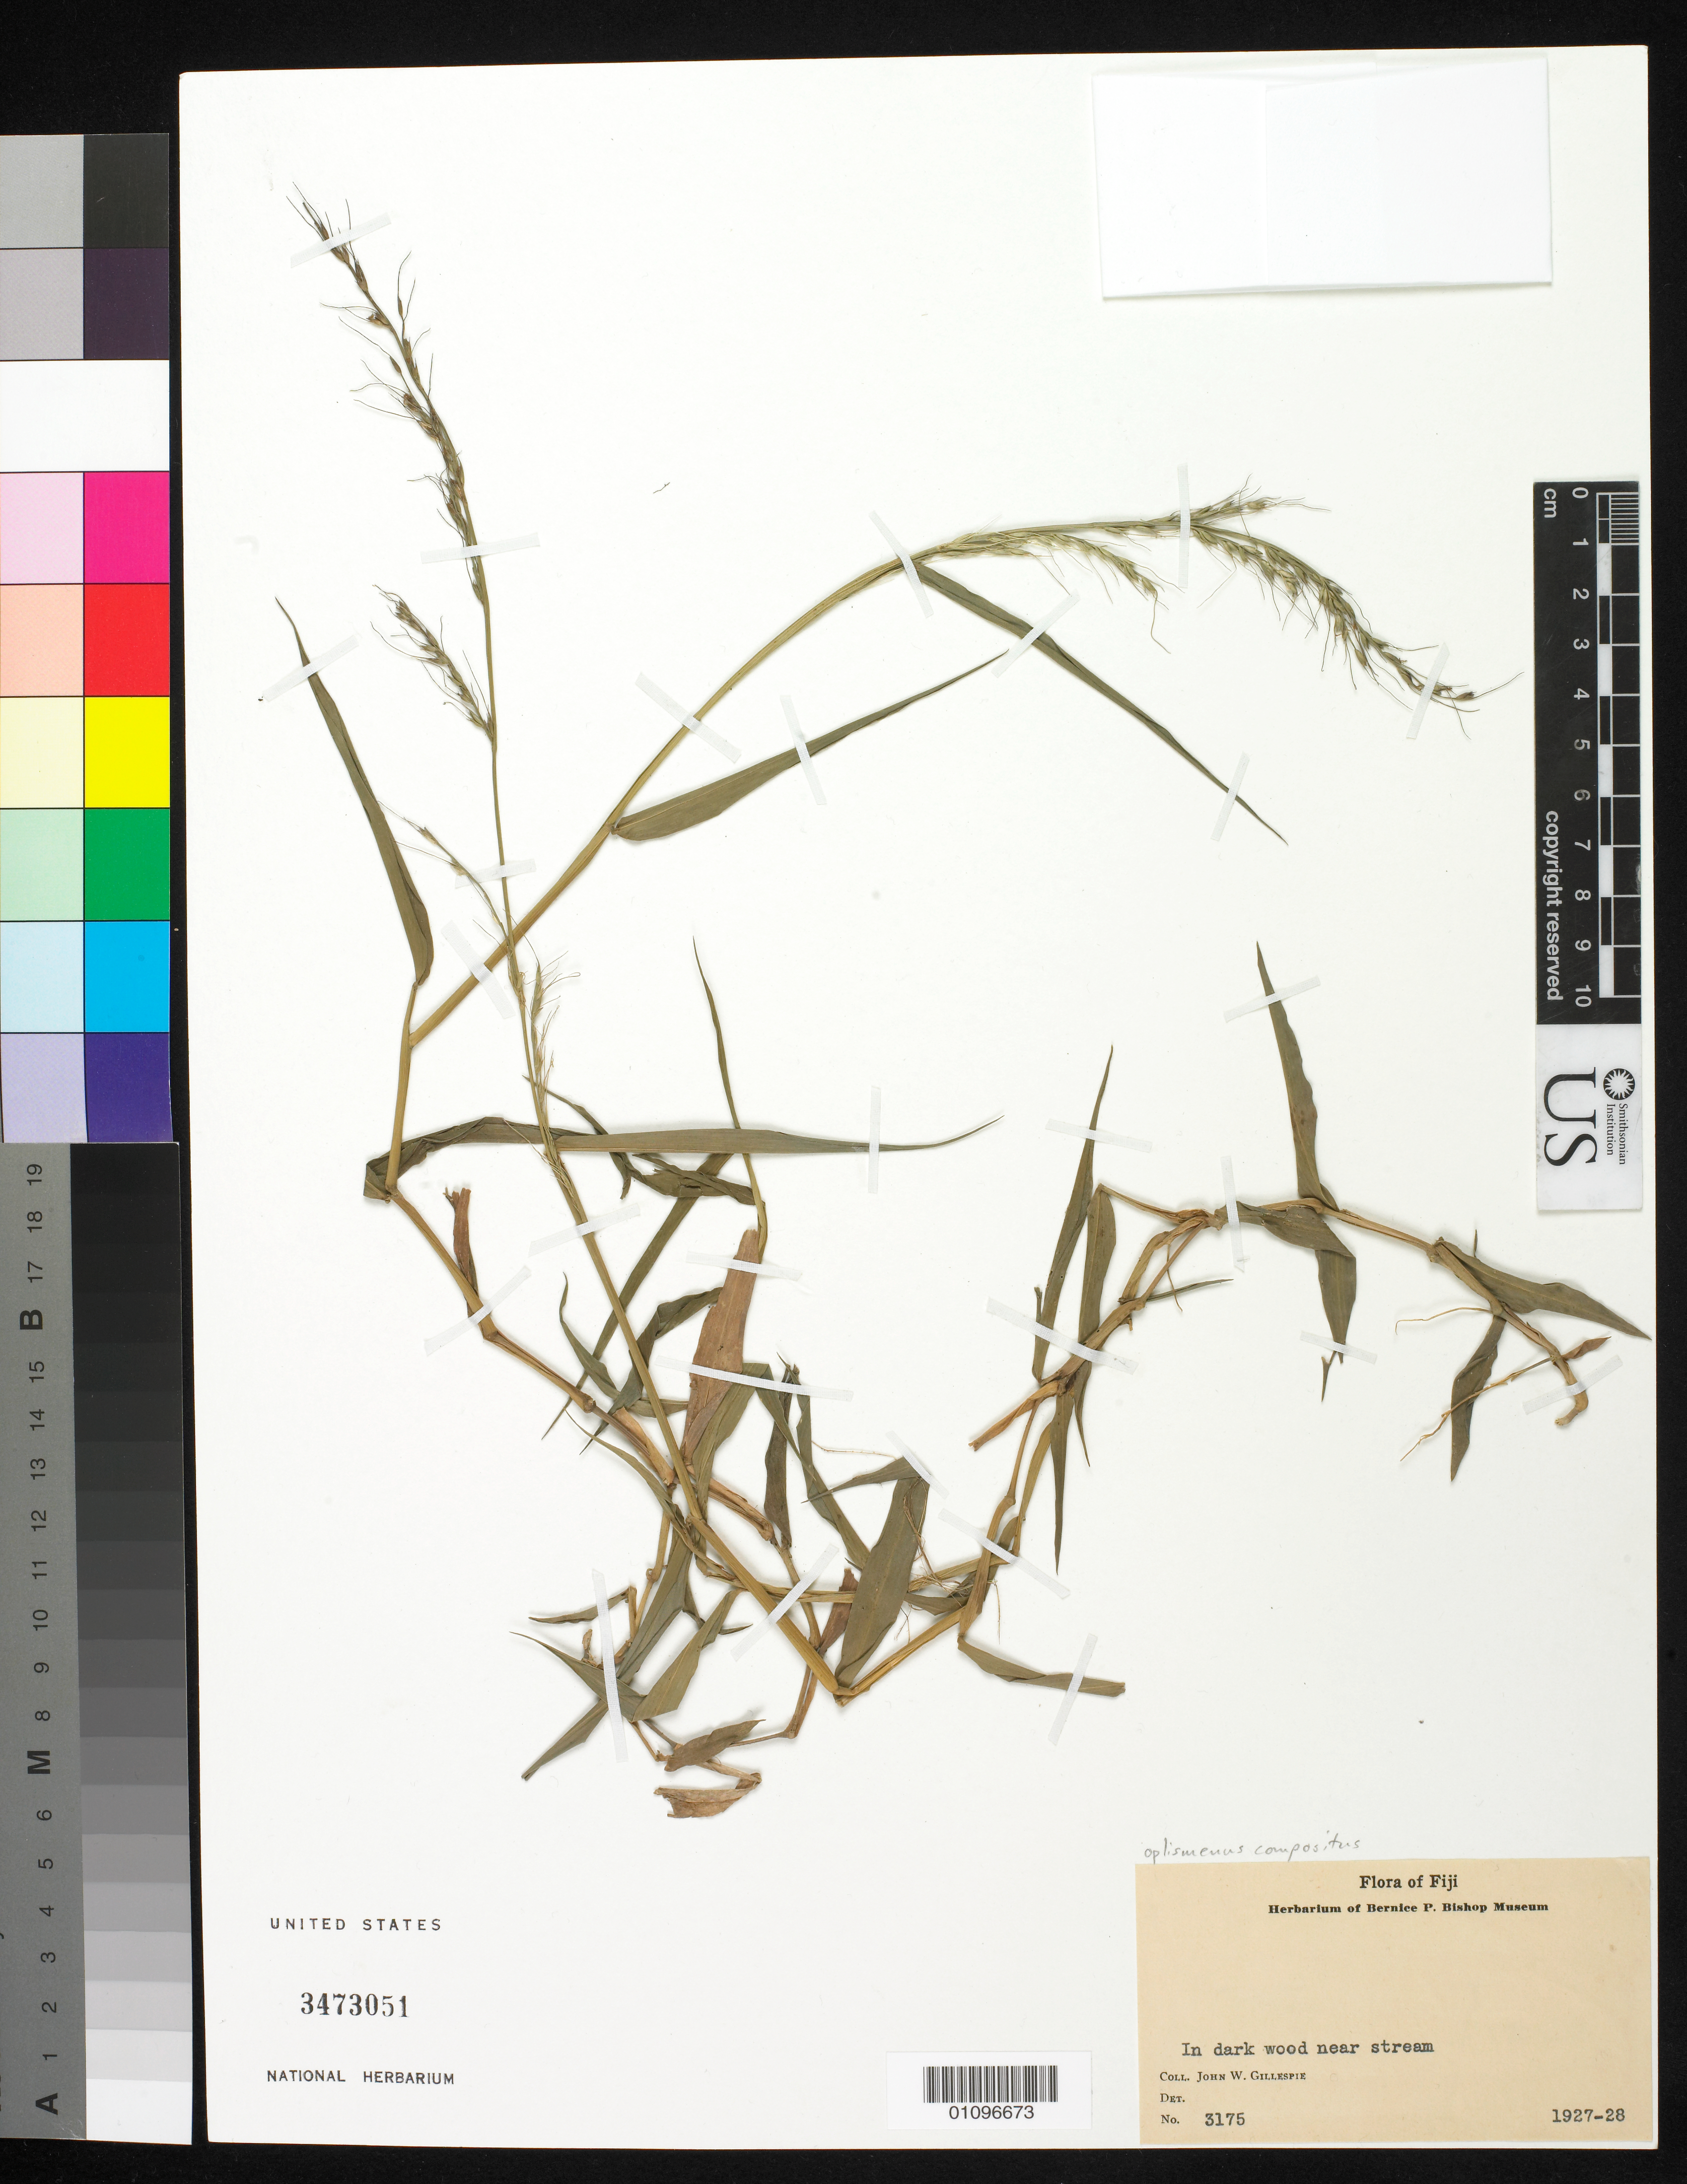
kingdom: Plantae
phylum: Tracheophyta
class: Liliopsida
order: Poales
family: Poaceae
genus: Oplismenus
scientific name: Oplismenus compositus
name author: (L.) P. Beauv.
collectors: J. W. Gillespie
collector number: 3175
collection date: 1927/1928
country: Fiji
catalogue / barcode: US 3473051